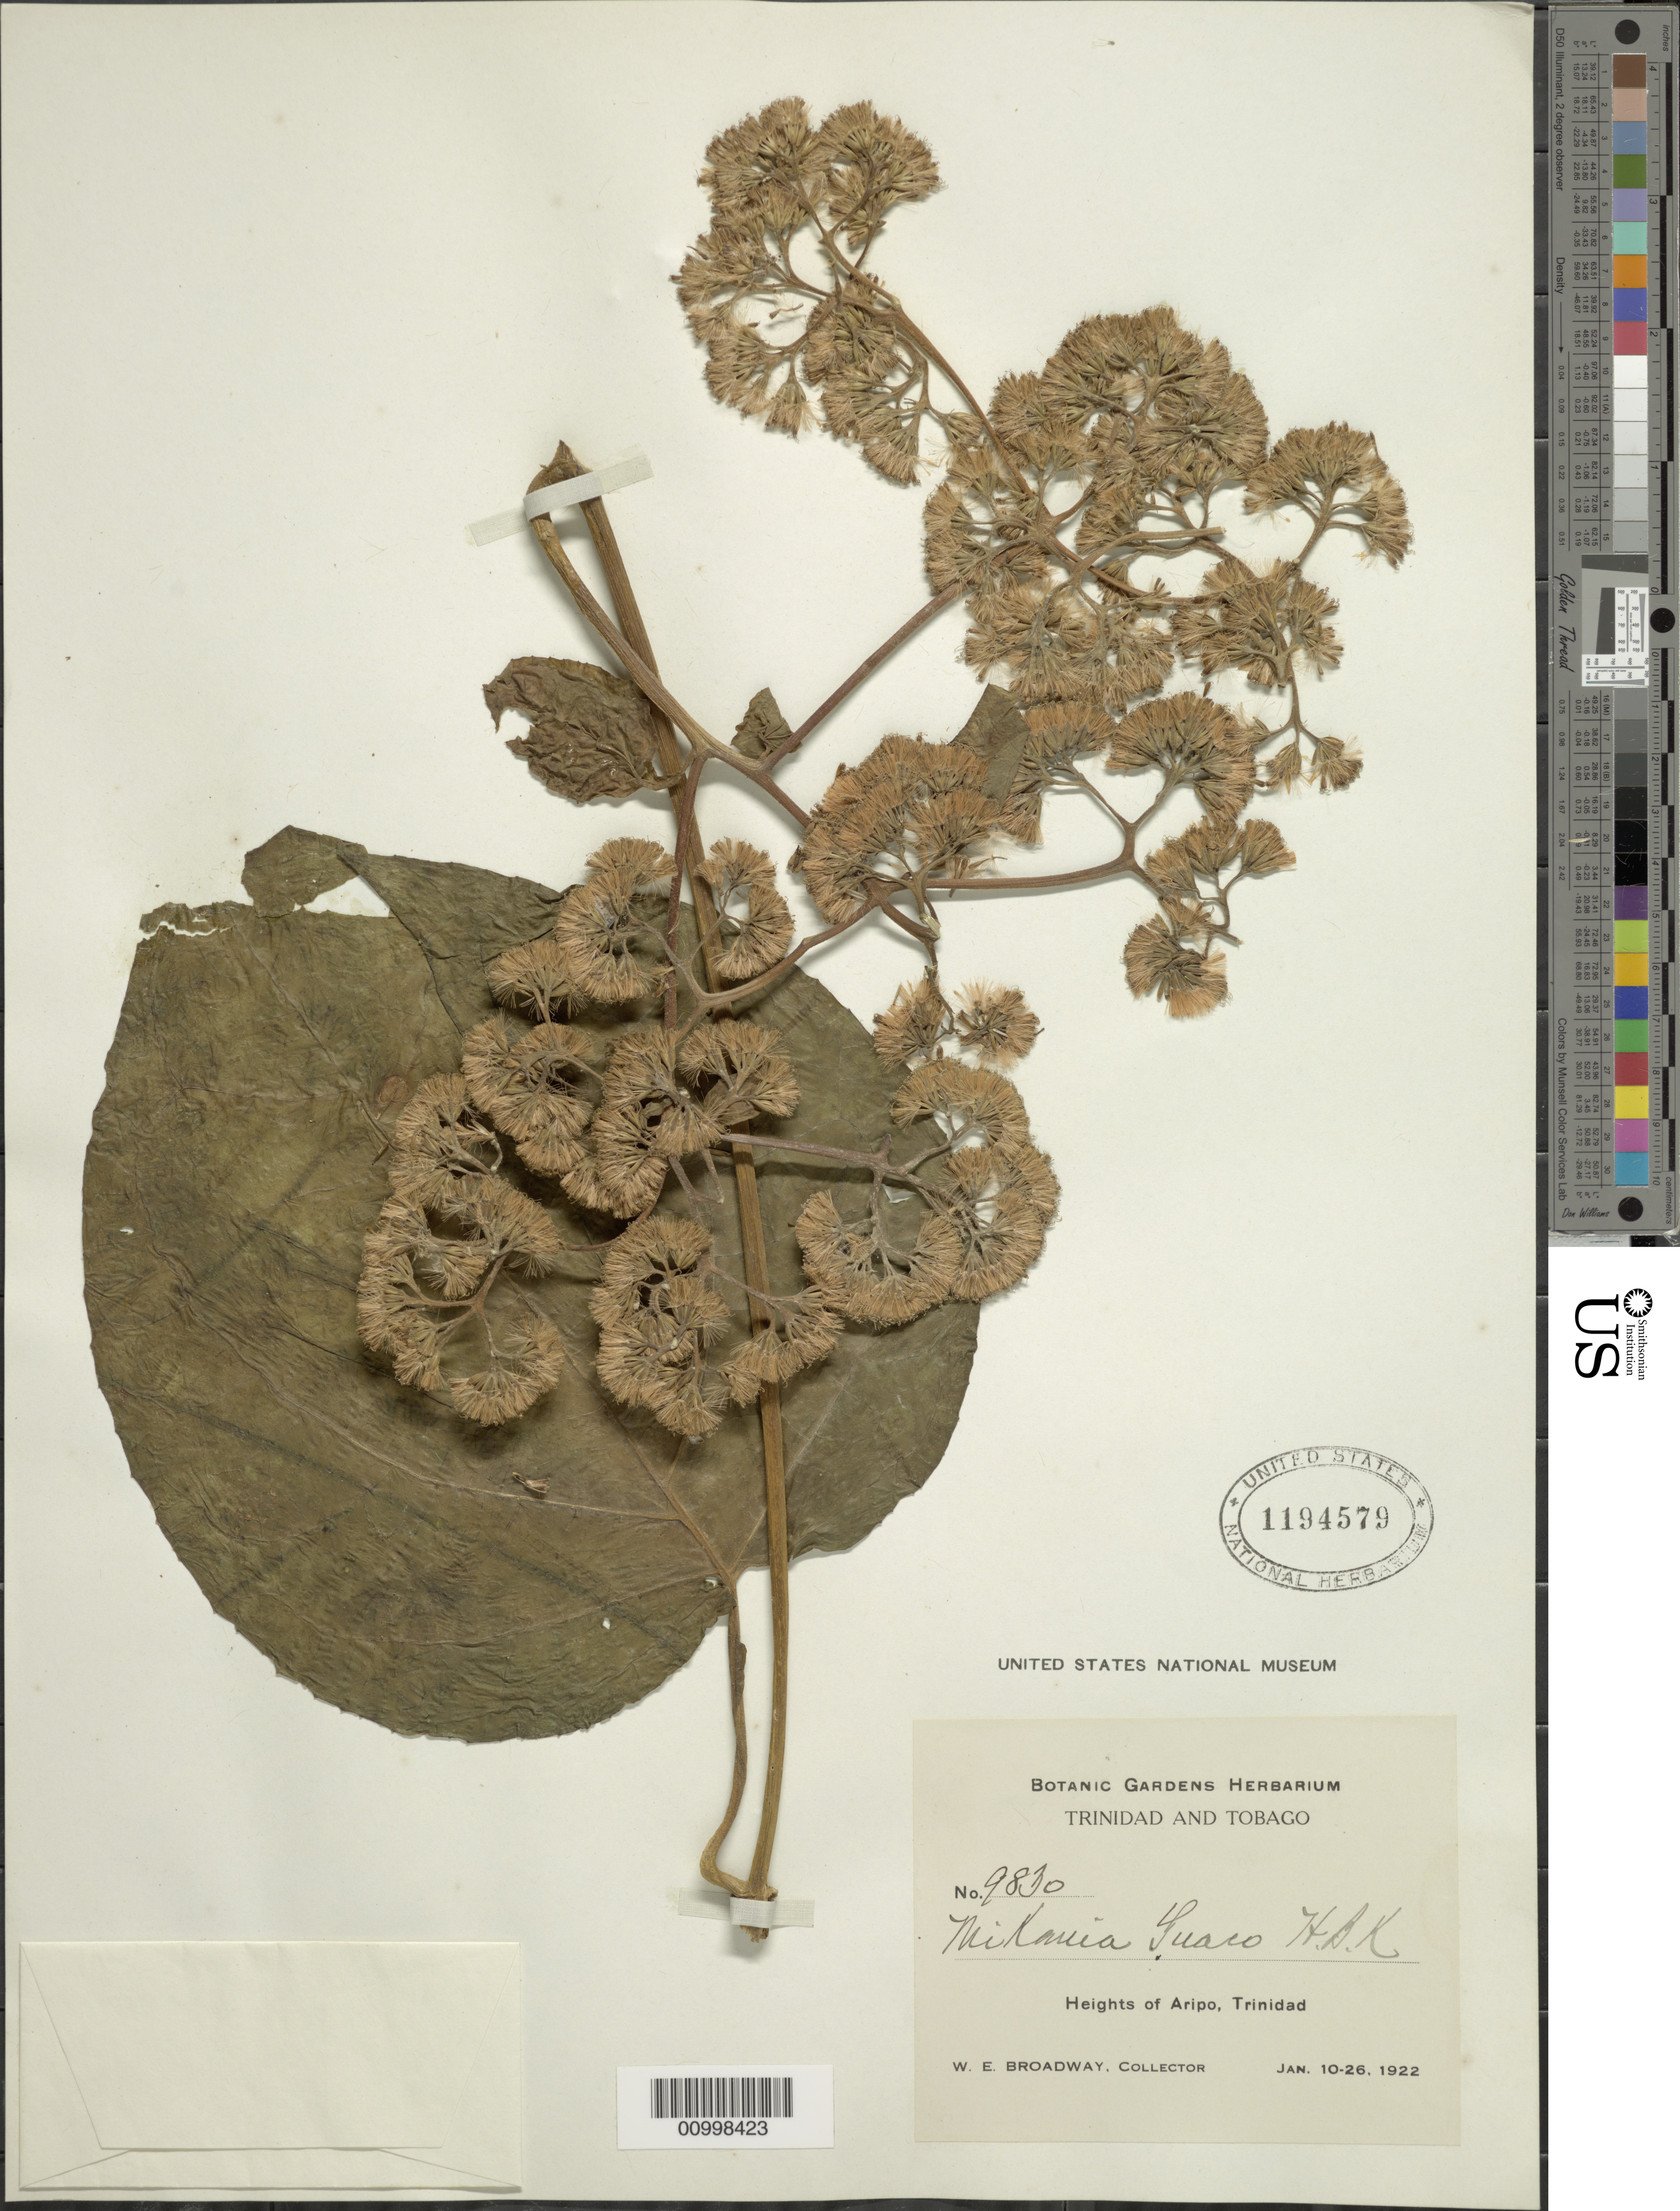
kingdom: Plantae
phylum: Tracheophyta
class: Magnoliopsida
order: Asterales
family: Asteraceae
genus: Mikania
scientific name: Mikania guaco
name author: Humb. & Bonpl.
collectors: W. E. Broadway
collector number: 9830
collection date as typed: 10 Jan 1922 to 26 Jan 1922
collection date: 1922-01-10/1922-01-26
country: Trinidad and Tobago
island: Trinidad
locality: Heights of Aripo, Trinidad.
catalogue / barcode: US 1194579